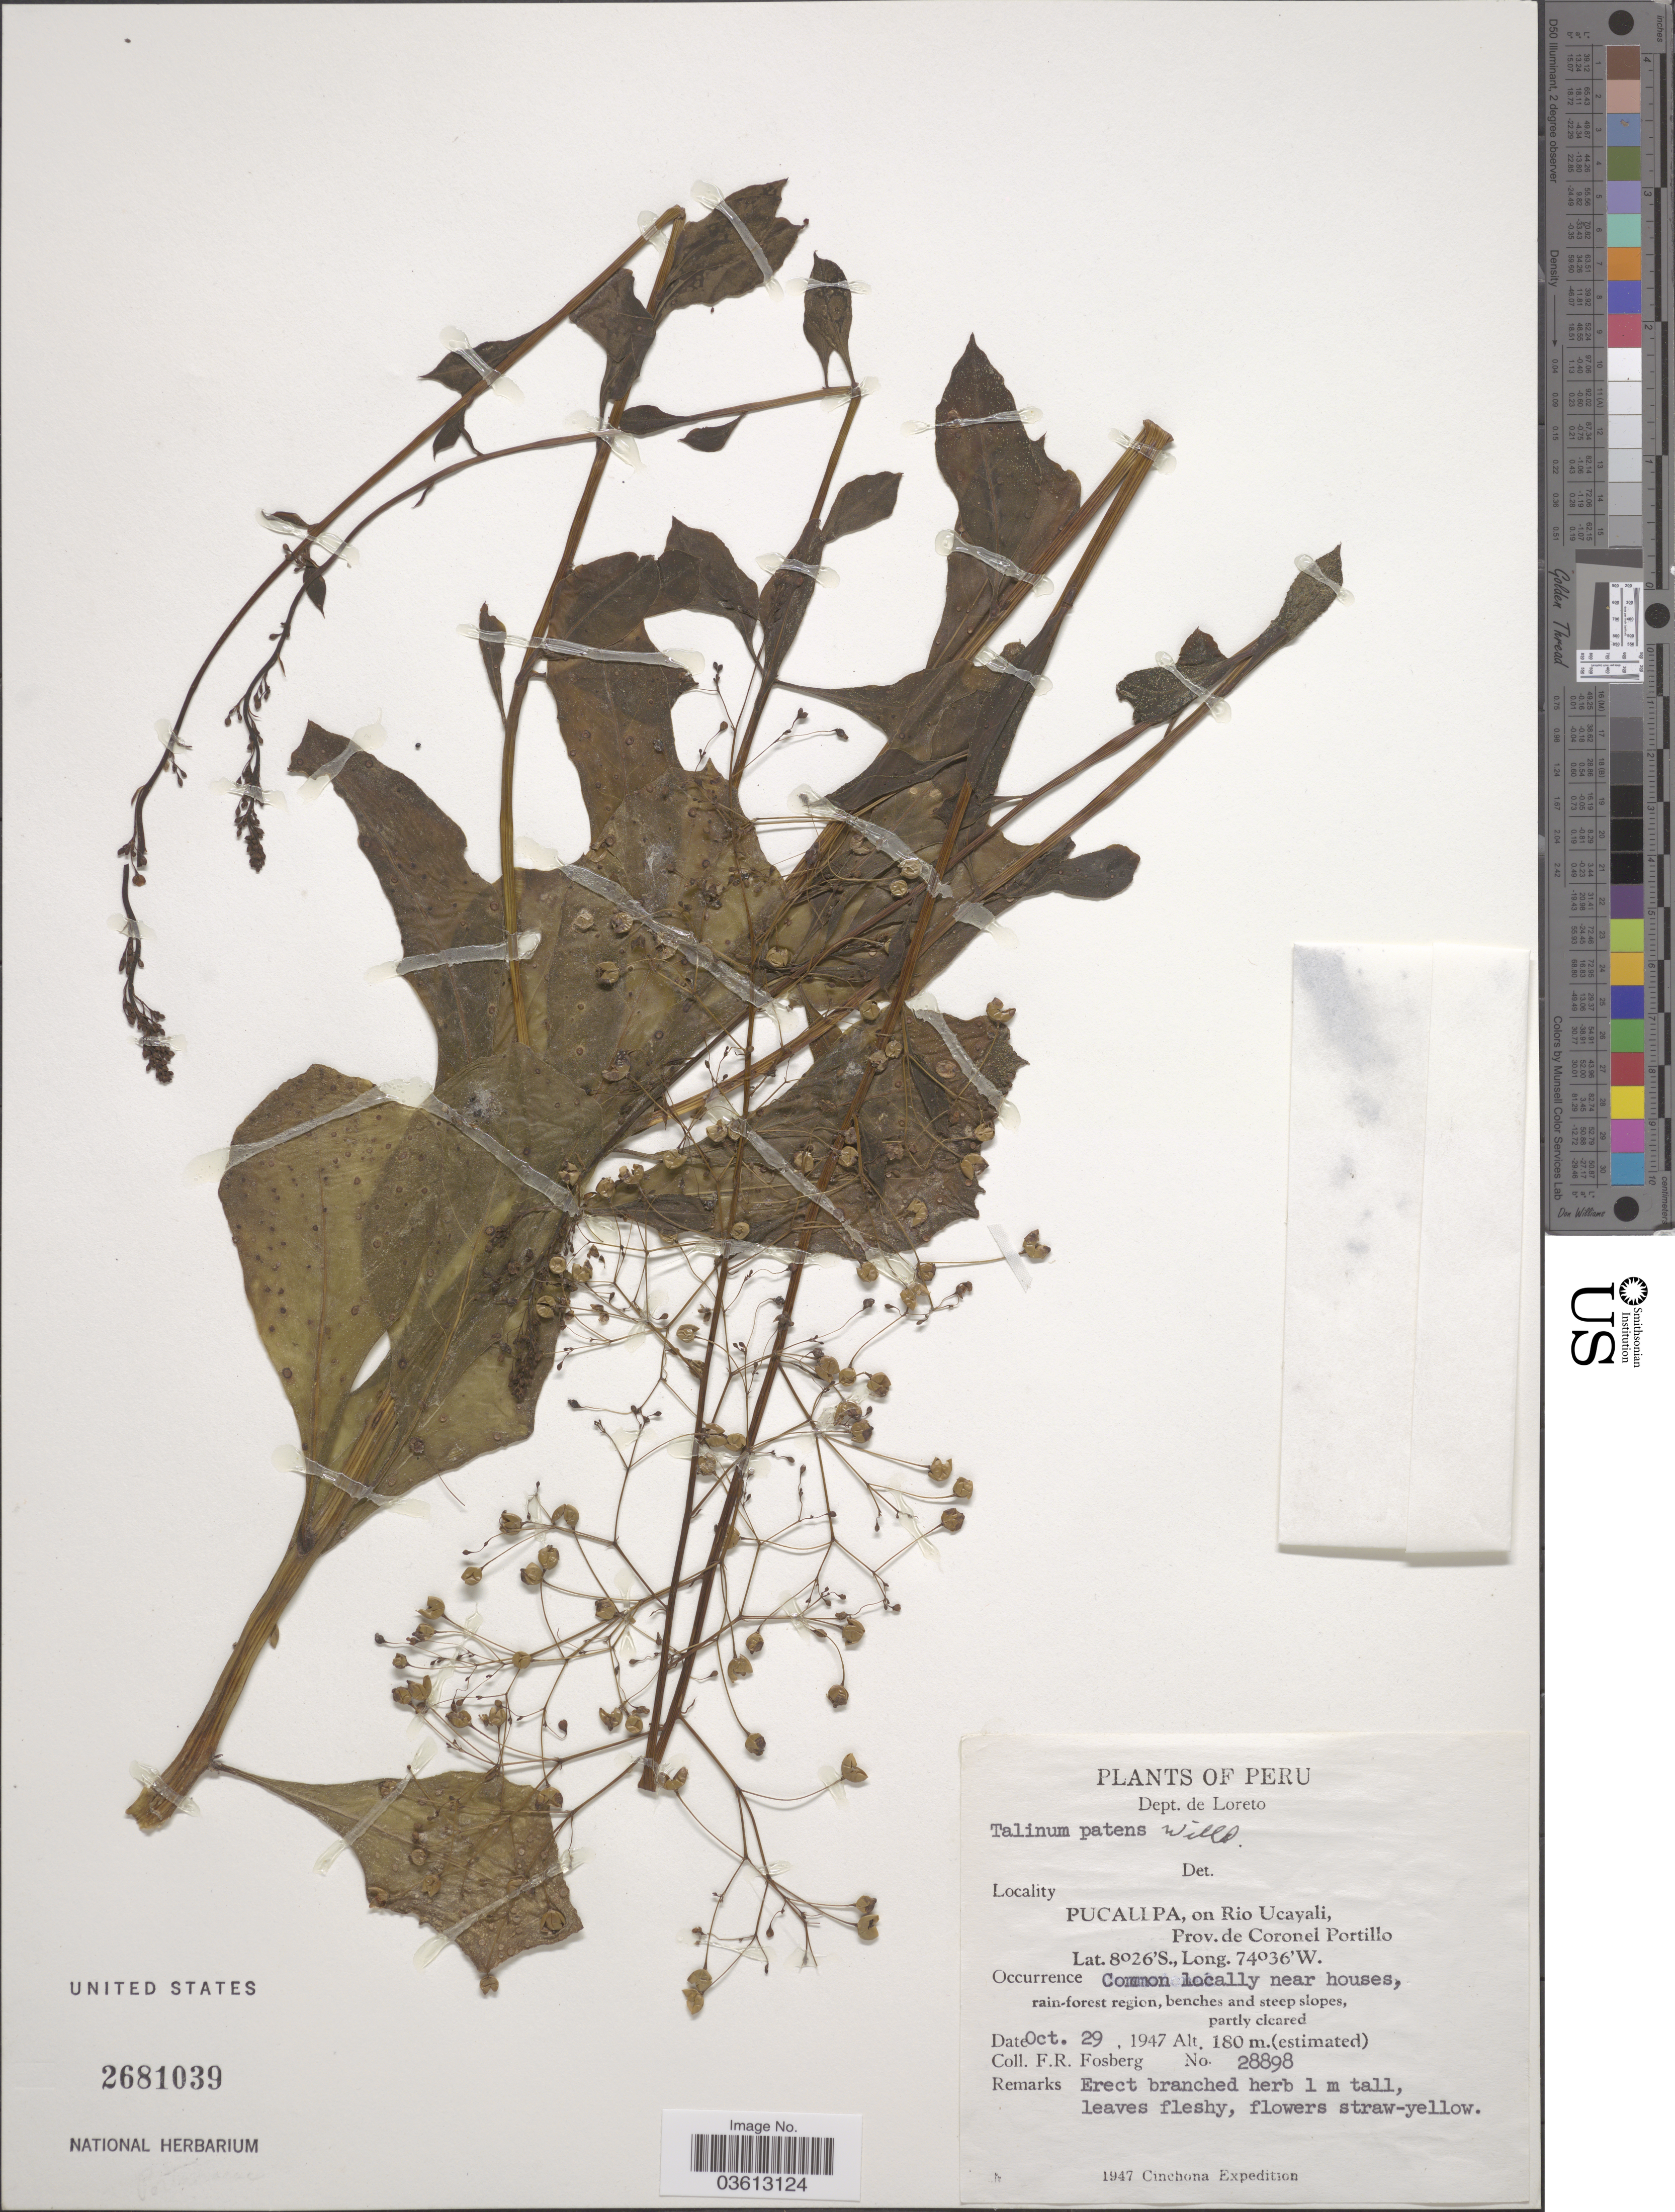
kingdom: Plantae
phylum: Tracheophyta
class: Magnoliopsida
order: Caryophyllales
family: Talinaceae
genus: Talinum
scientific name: Talinum paniculatum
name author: (Jacq.) Gaertn.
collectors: F. R. Fosberg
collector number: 28898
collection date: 1947-10-29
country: Peru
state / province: Loreto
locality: Dept. de Loreto. Pucalipa, on Rio Ucayali, Prov. de Coronel Portillo.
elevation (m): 180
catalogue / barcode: US 2681039